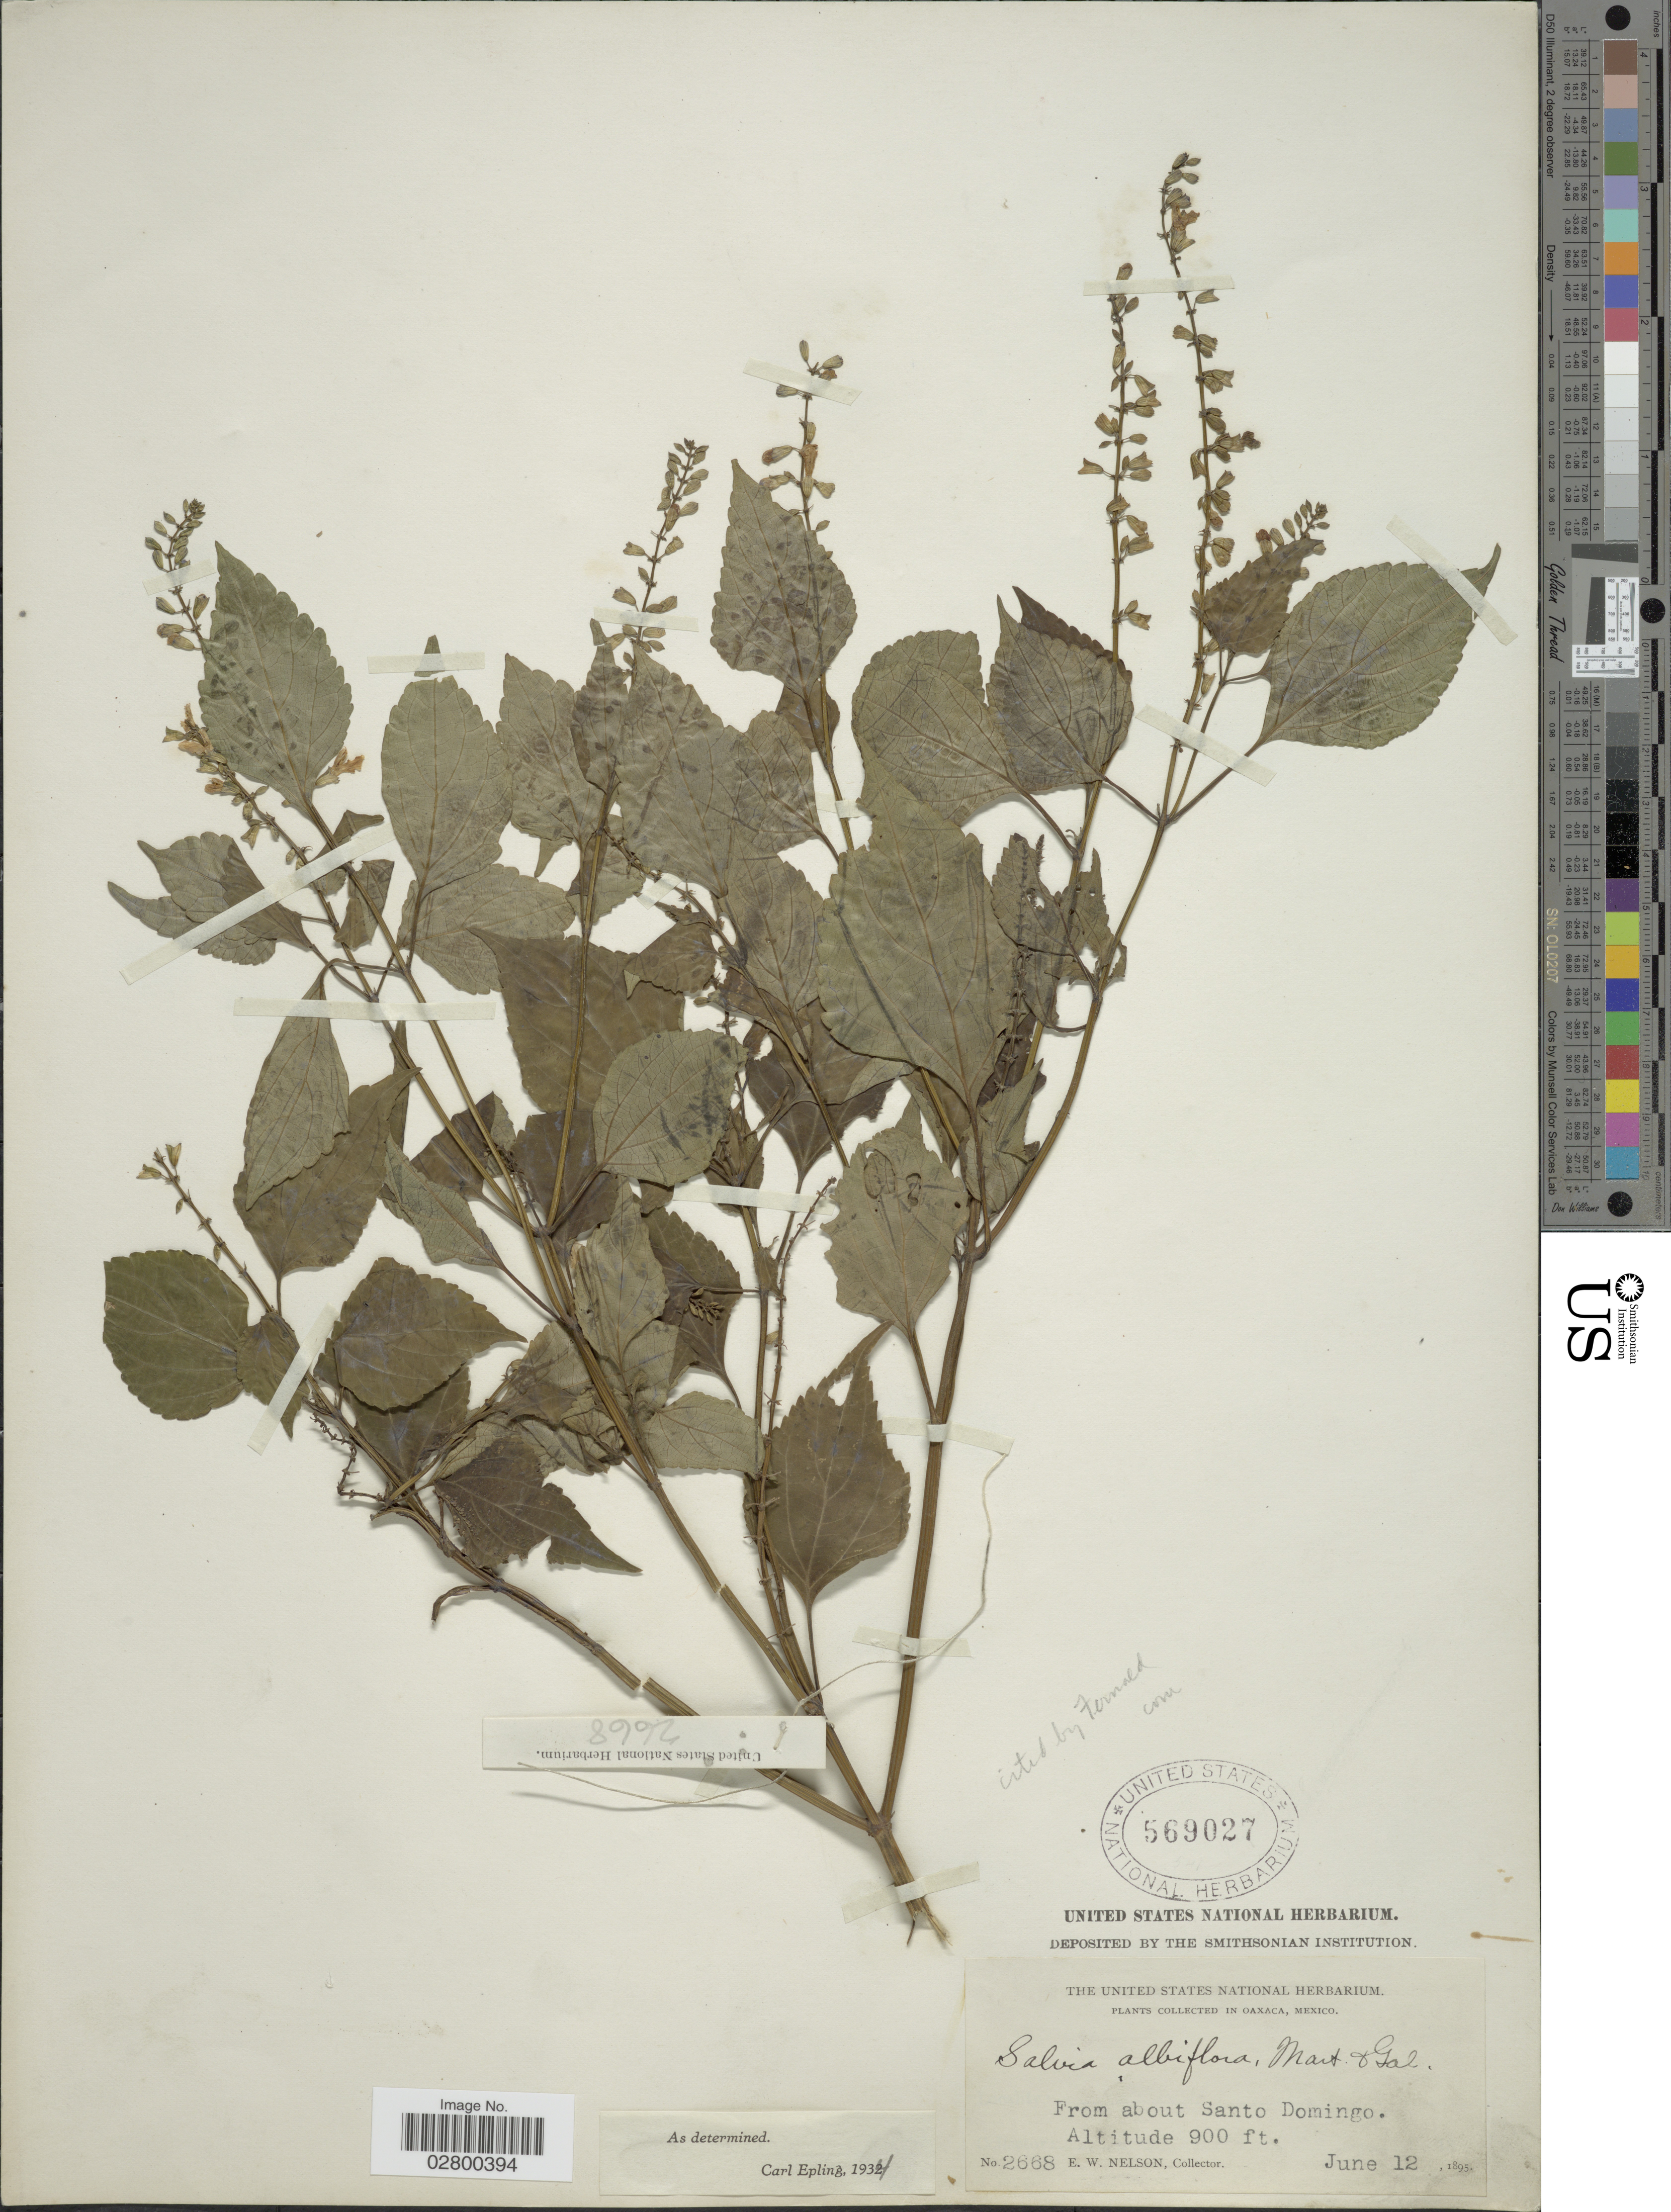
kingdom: Plantae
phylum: Tracheophyta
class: Magnoliopsida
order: Lamiales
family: Lamiaceae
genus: Salvia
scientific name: Salvia albiflora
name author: M. Martens & Galeotti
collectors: E. W. Nelson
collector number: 2668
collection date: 1895-06-12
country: Mexico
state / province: Oaxaca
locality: From about Santo Domingo.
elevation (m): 274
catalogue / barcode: US 569027